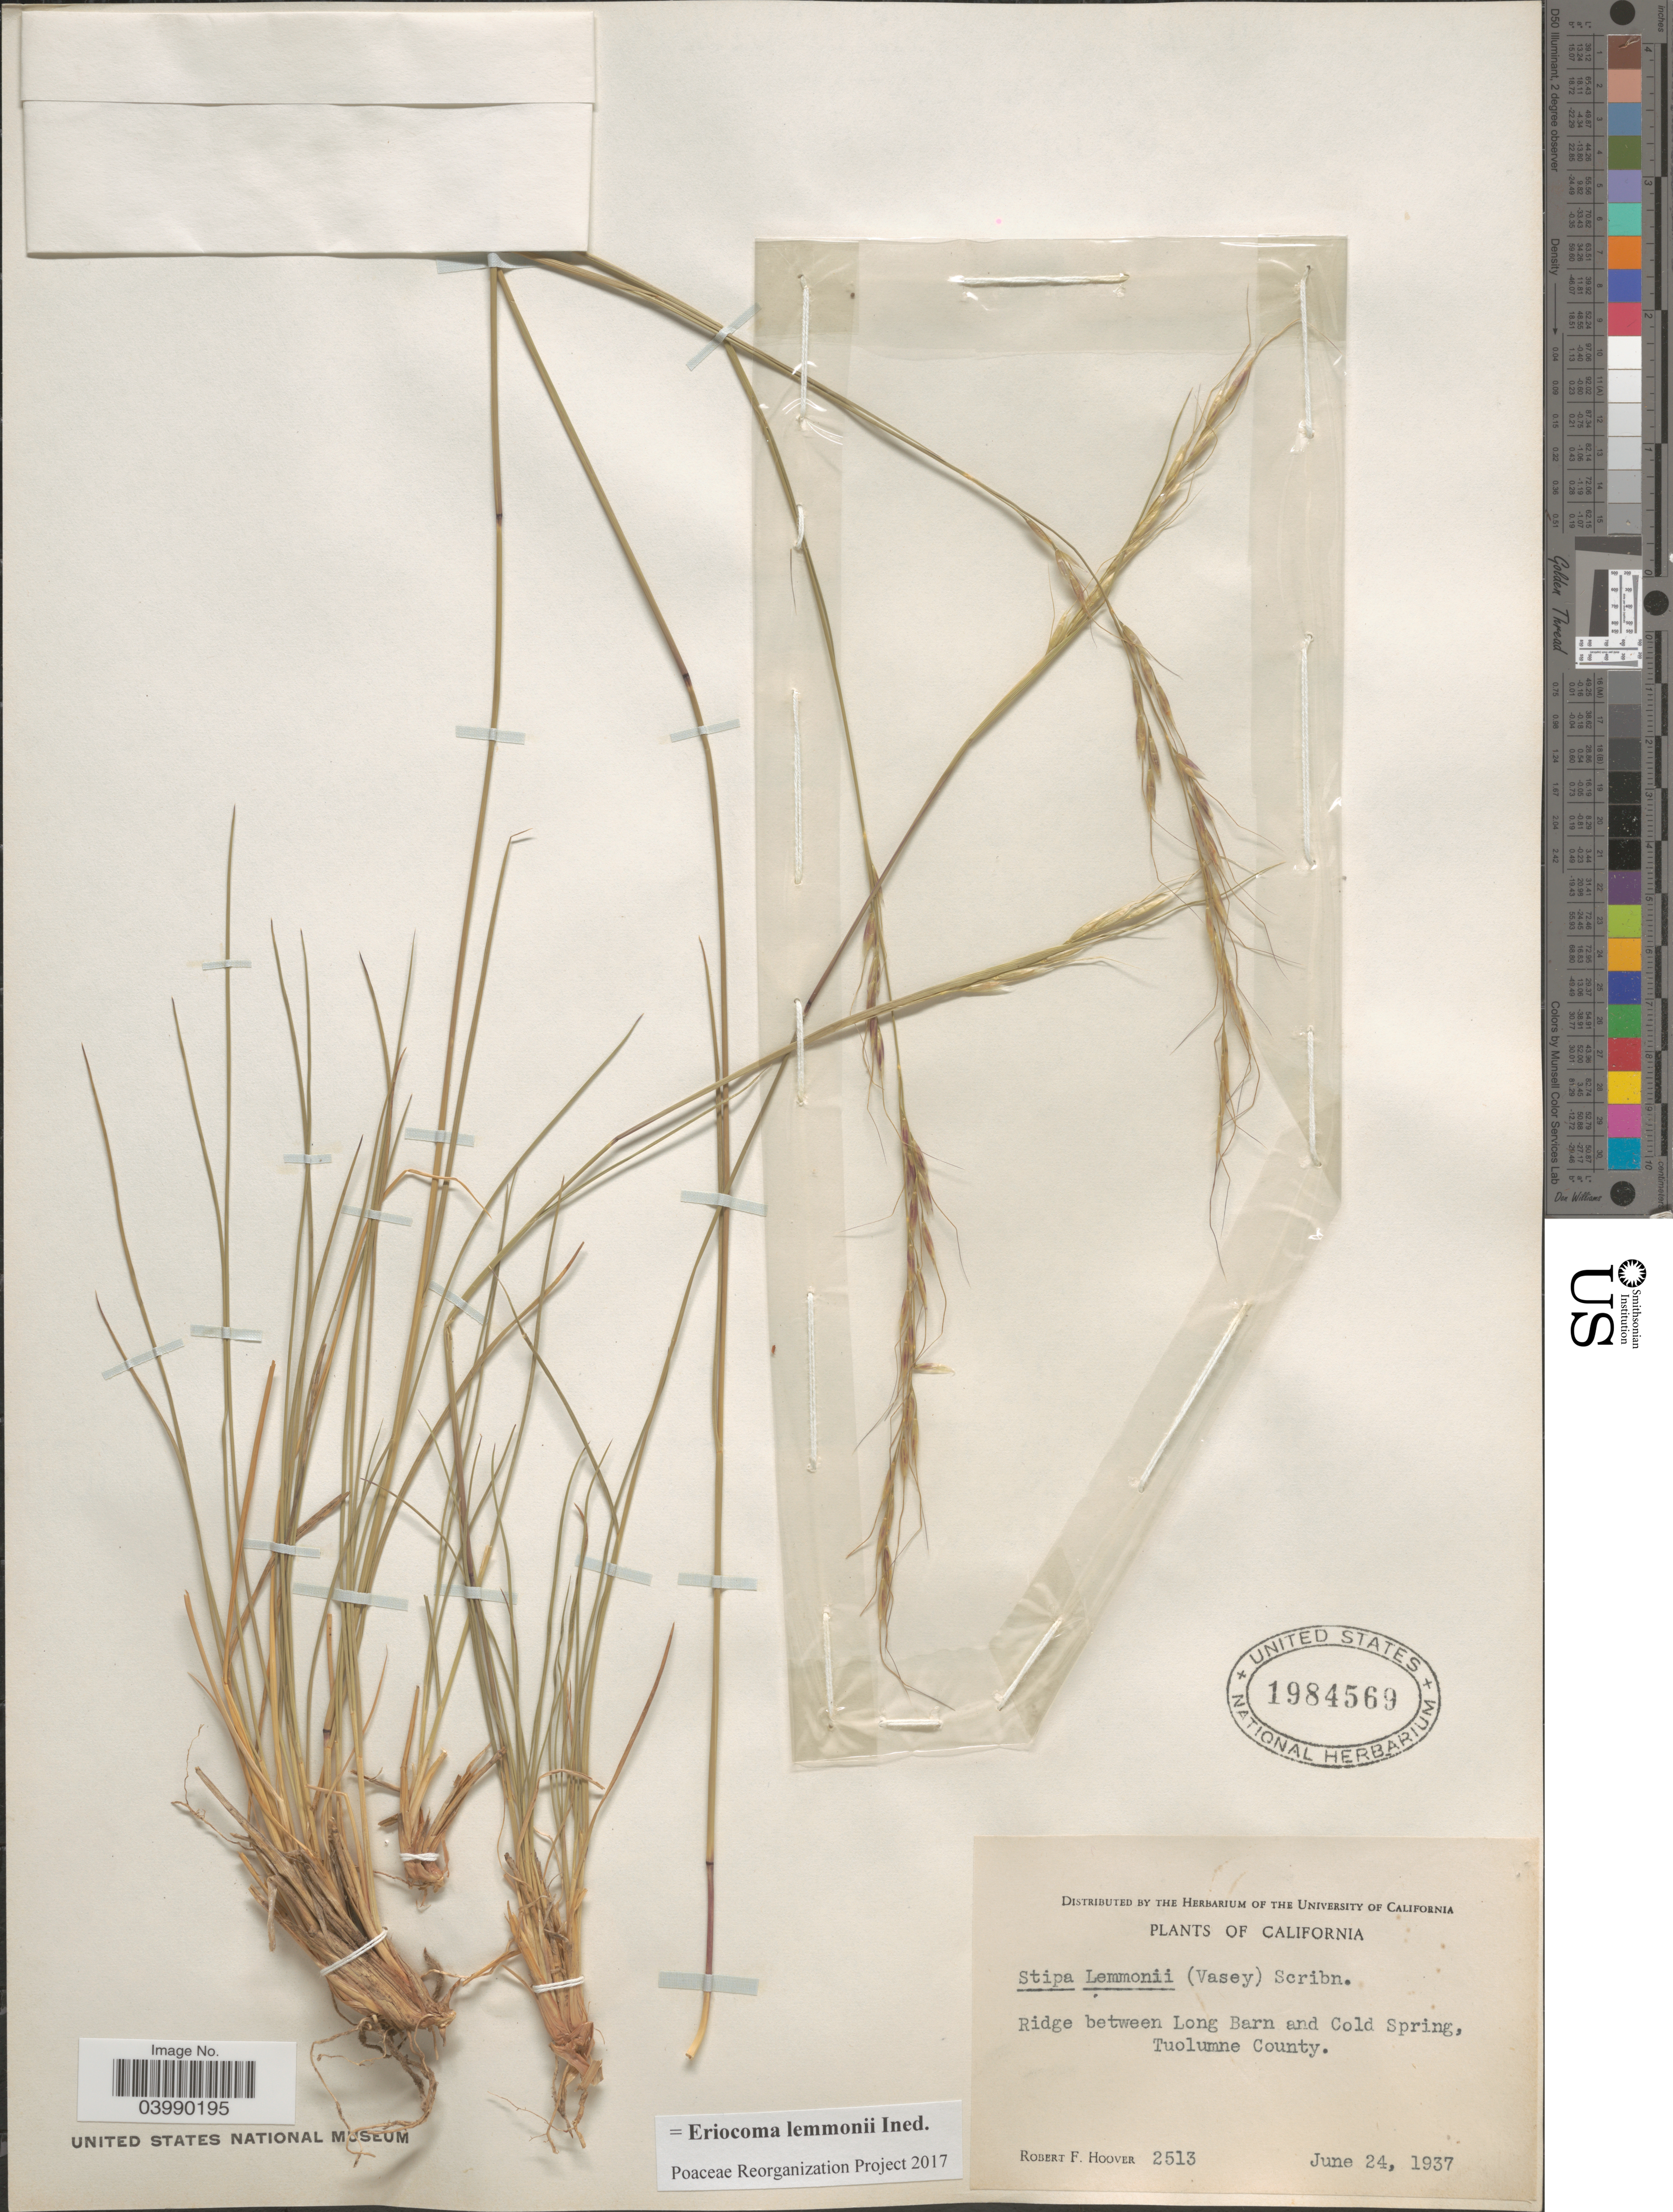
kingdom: Plantae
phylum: Tracheophyta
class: Liliopsida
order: Poales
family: Poaceae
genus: Eriocoma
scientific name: Eriocoma lemmonii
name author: (Vasey) Romasch.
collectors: R. F. Hoover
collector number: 2513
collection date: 1937-06-24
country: United States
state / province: California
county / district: Tuolumne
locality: Ridge between Long Barn and Cold Spring, Tuolumne County.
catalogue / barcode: US 1984569